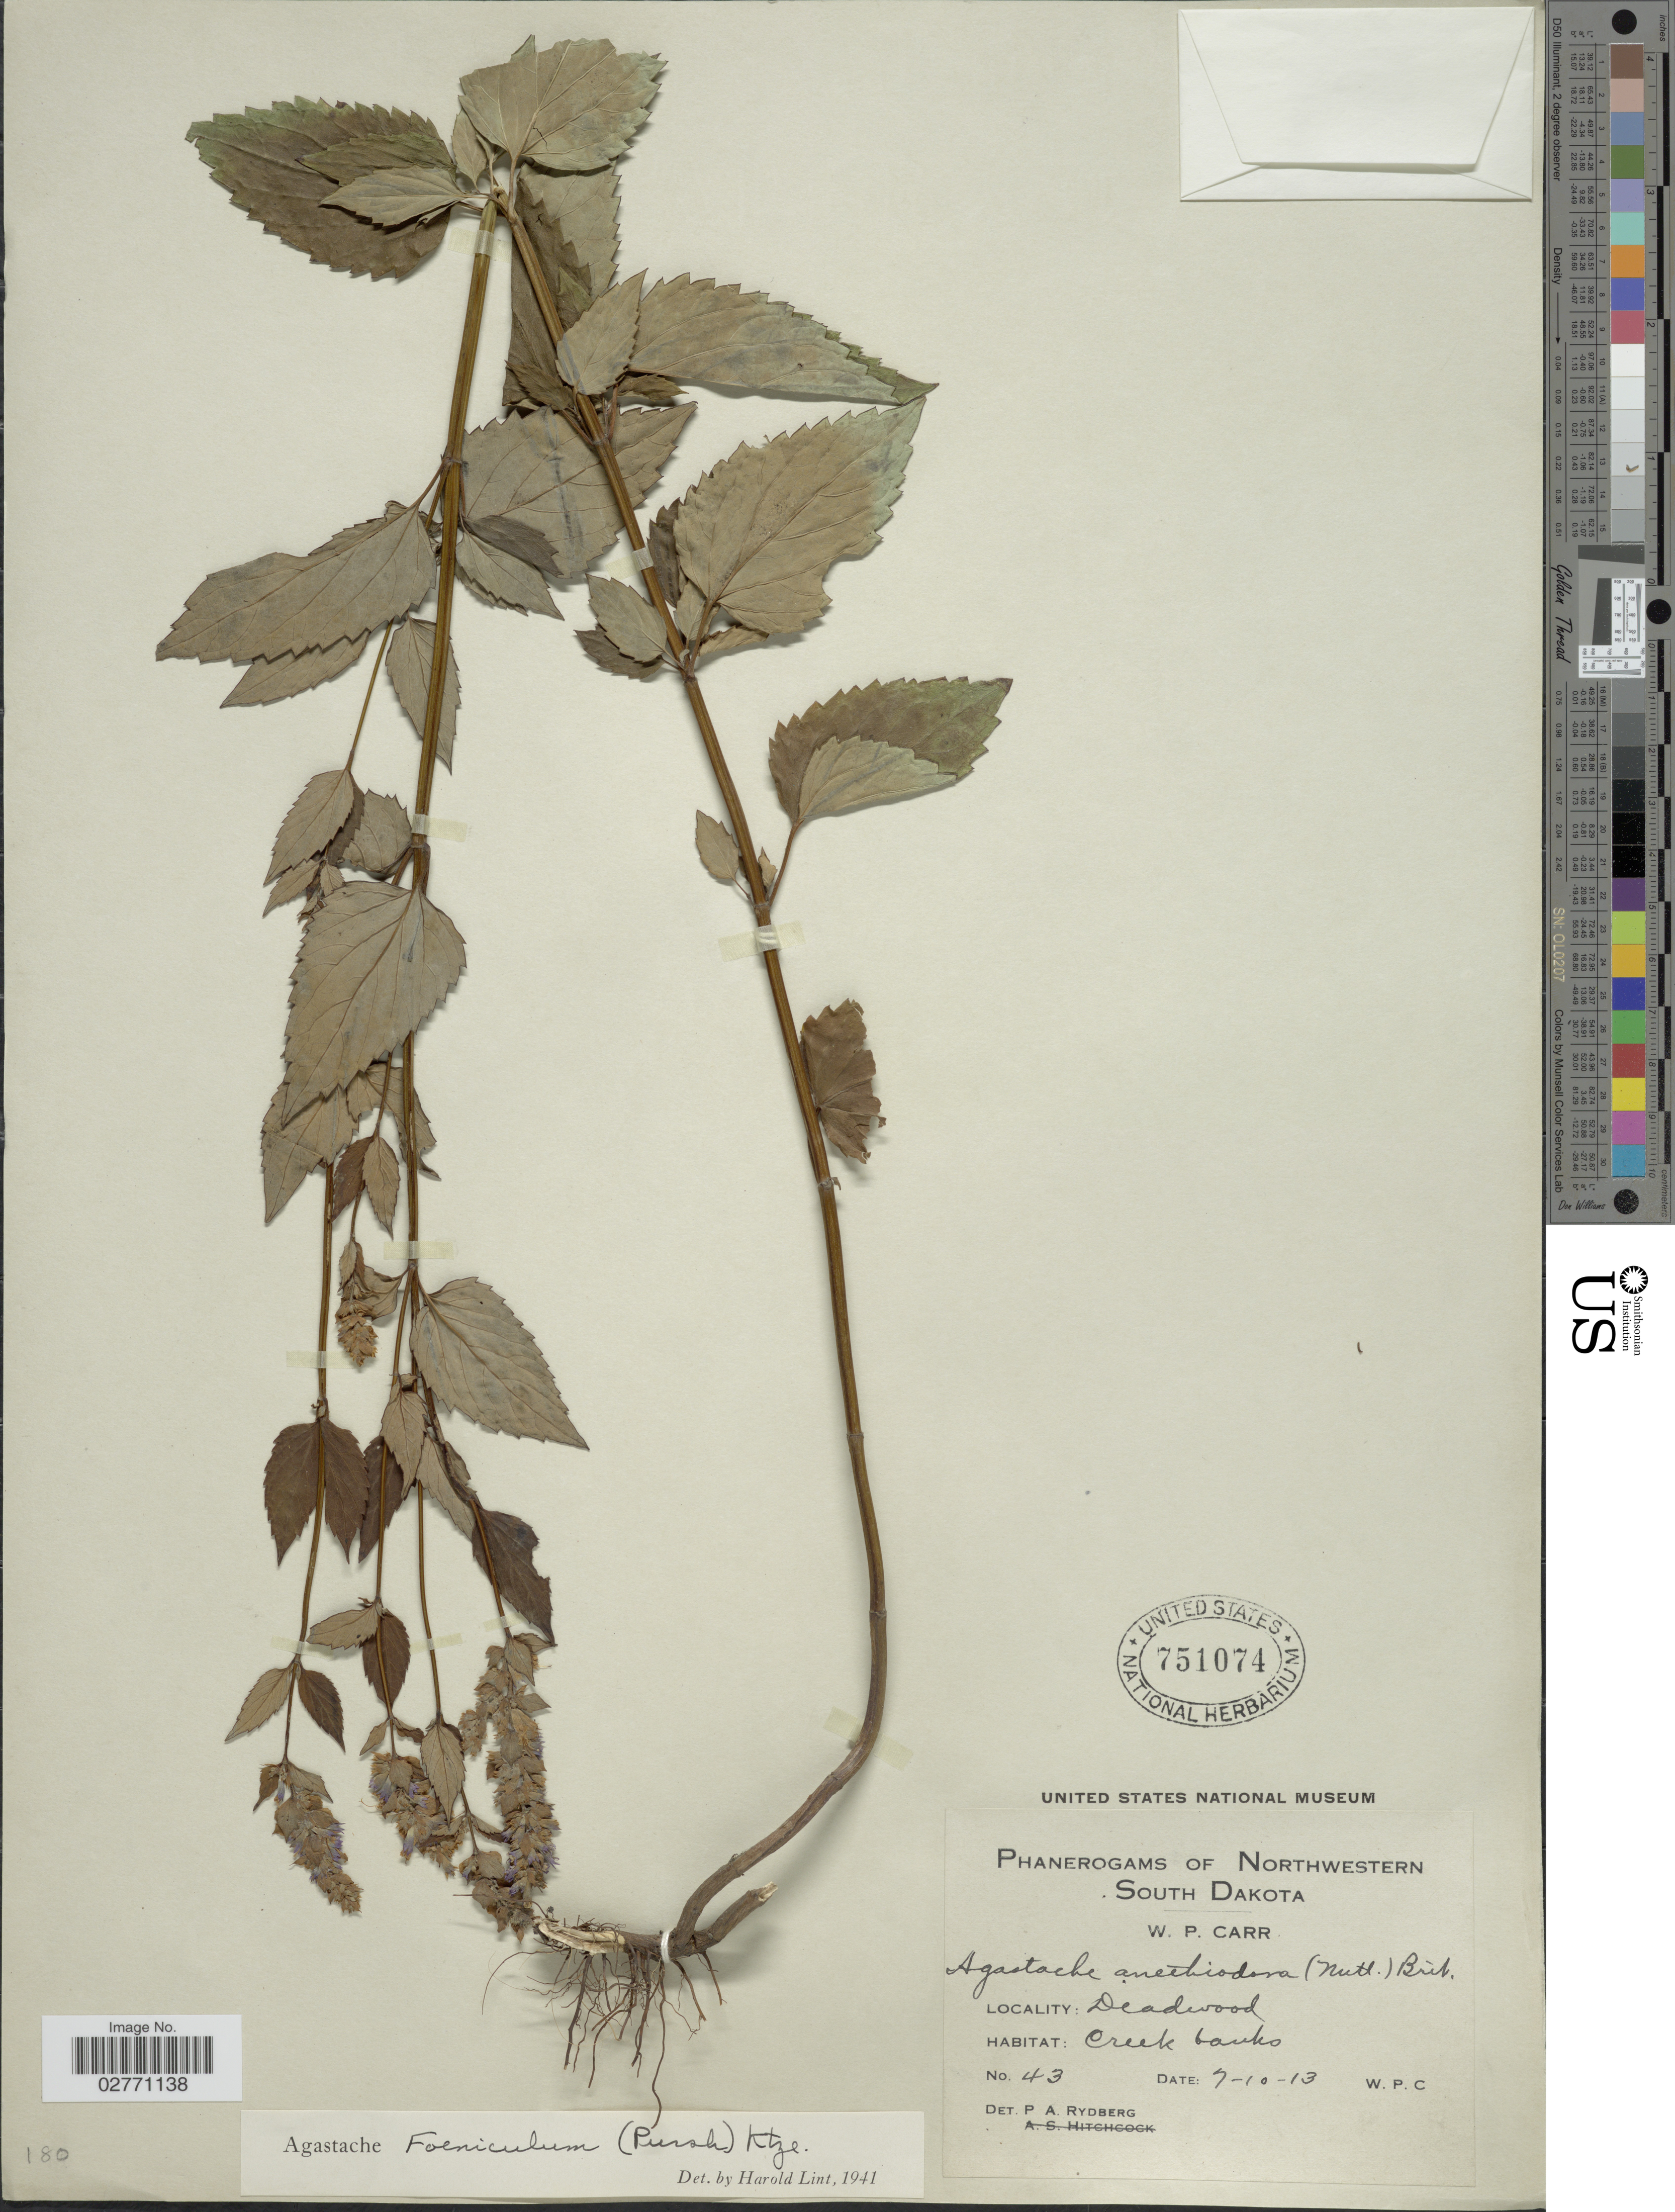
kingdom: Plantae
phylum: Tracheophyta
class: Magnoliopsida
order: Lamiales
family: Lamiaceae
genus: Agastache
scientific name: Agastache foeniculum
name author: (Pursh) Kuntze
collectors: W. Carr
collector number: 43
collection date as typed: Transcribed d/m/y: 10/7/13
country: United States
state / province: South Dakota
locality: Northwestern South Dakota. Deadwood.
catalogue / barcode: US 751074